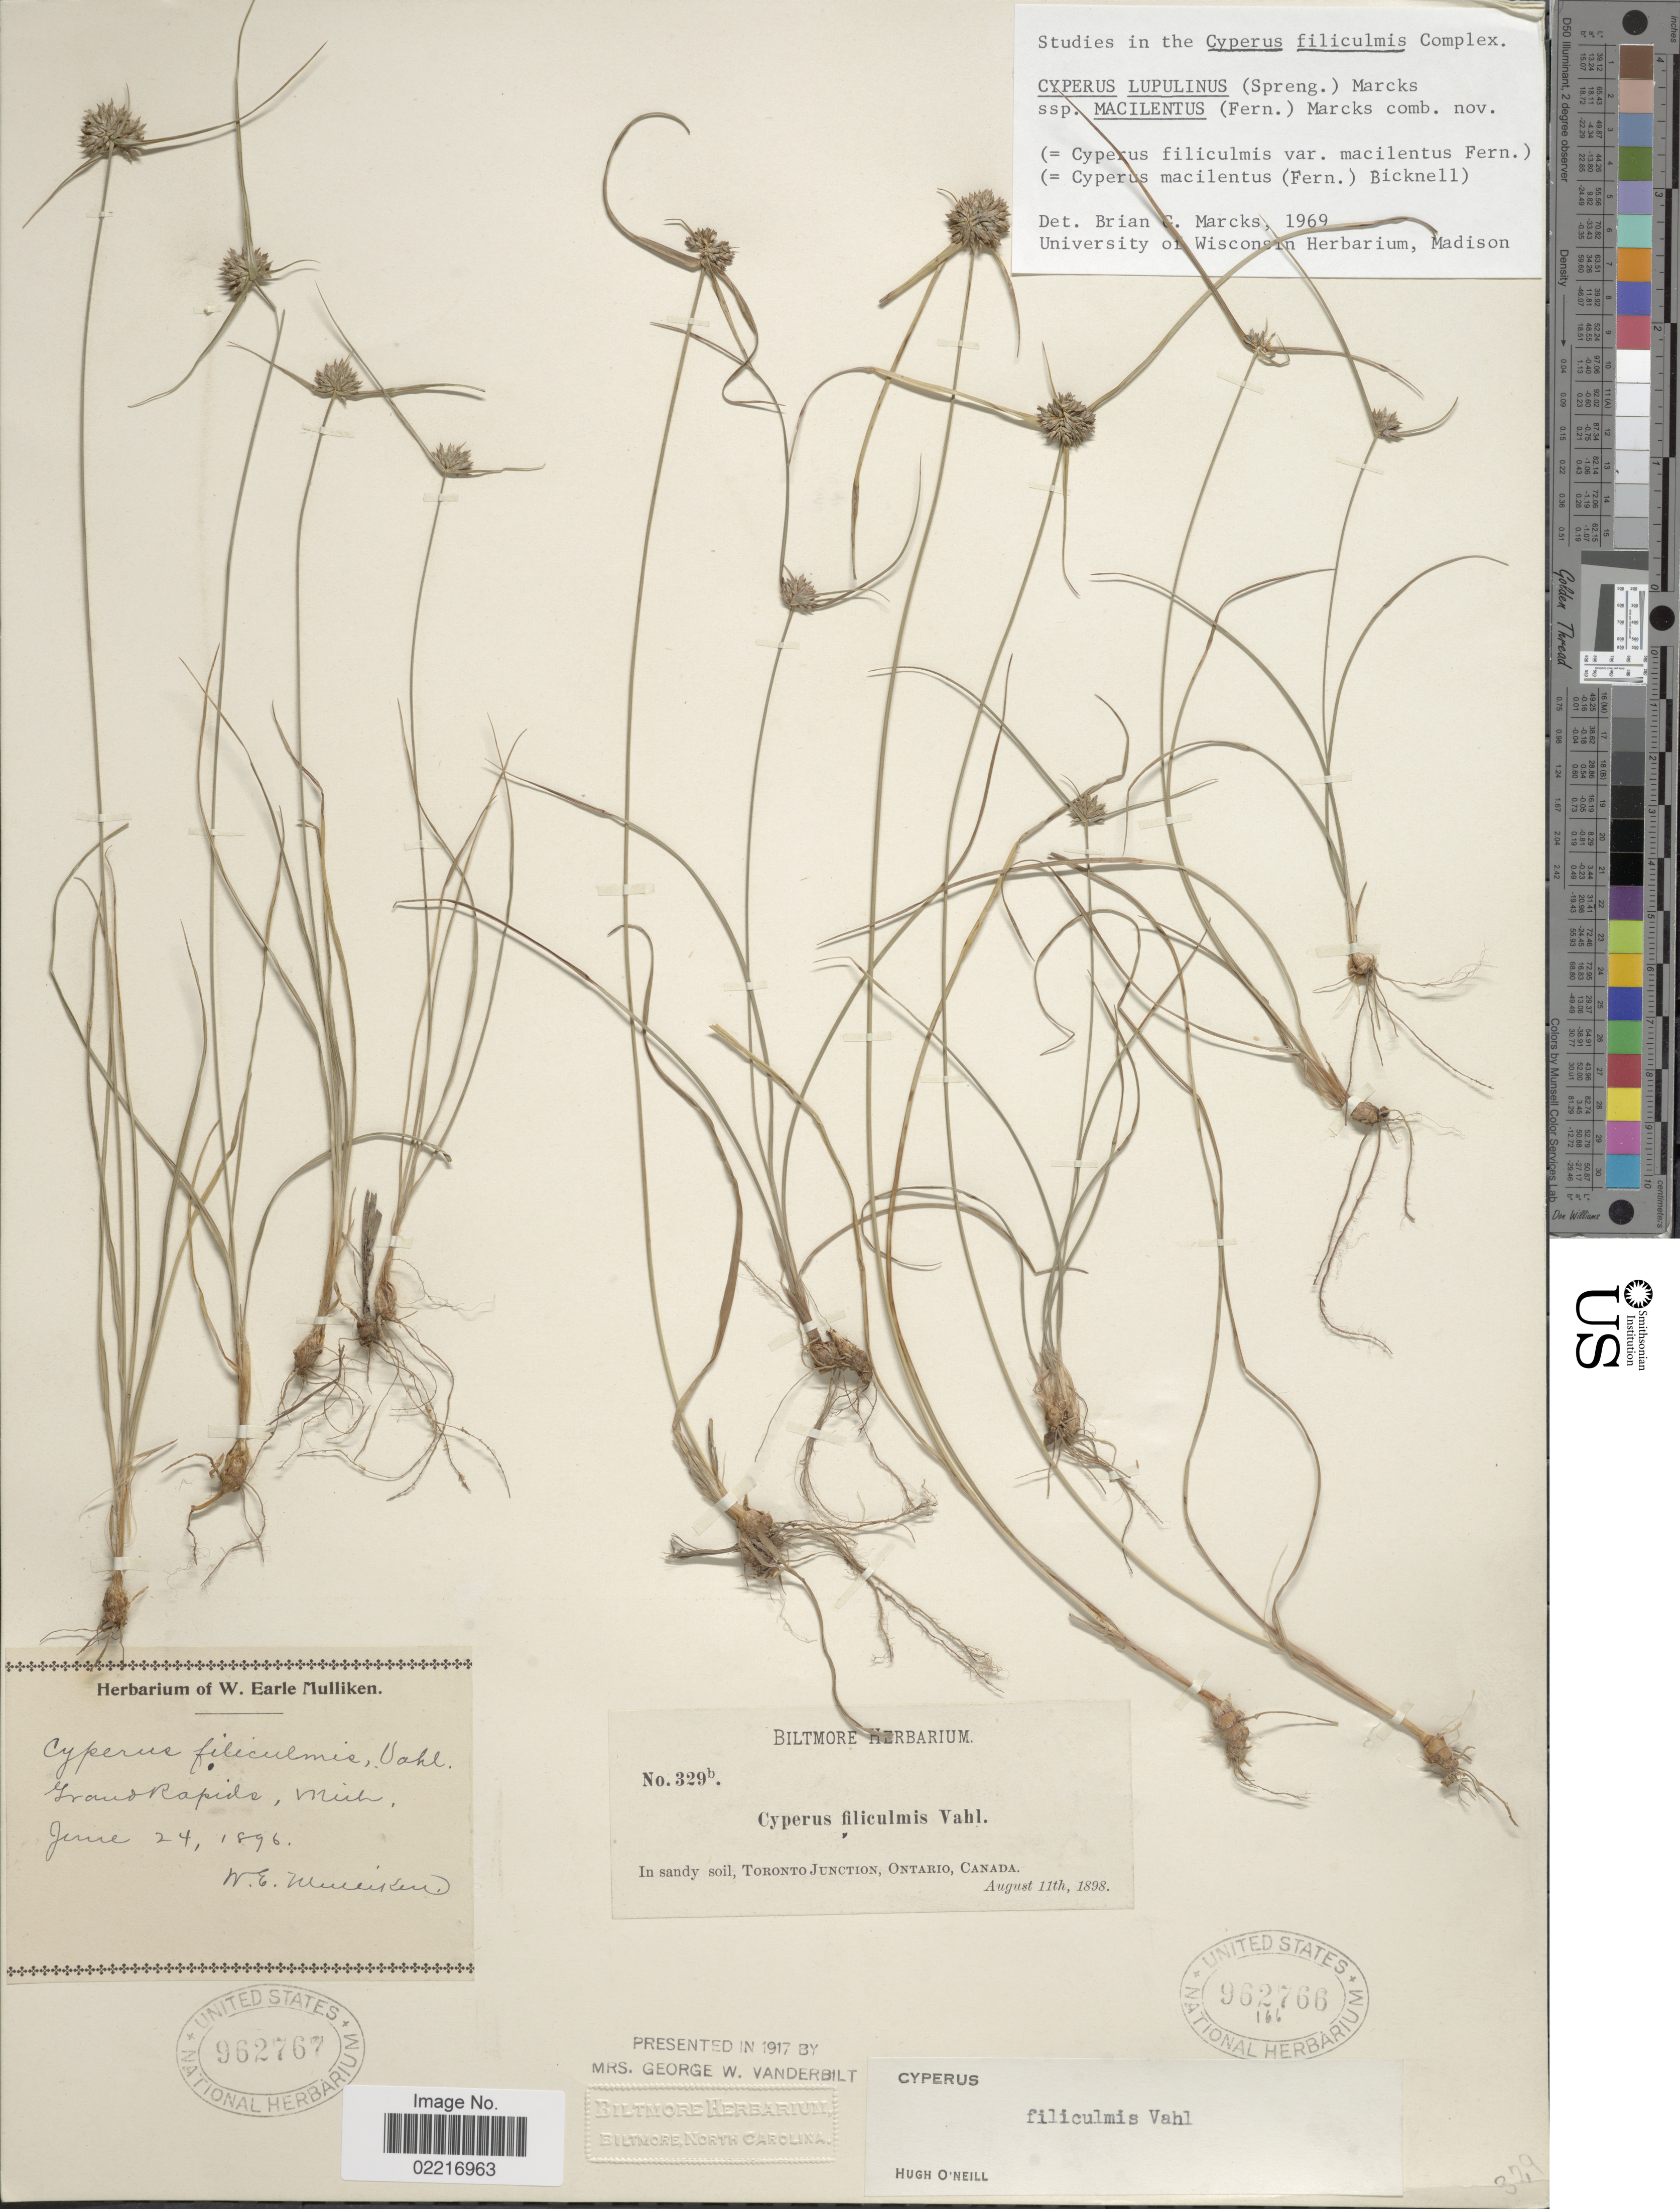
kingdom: Plantae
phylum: Tracheophyta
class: Liliopsida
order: Poales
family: Cyperaceae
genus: Cyperus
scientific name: Cyperus lupulinus subsp. macilentus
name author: (Fernald) Marcks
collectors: ex herb. Biltmore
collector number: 329b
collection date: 1898-08-11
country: Canada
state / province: Ontario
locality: Toronto Junction, Ontario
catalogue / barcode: US 962766-2